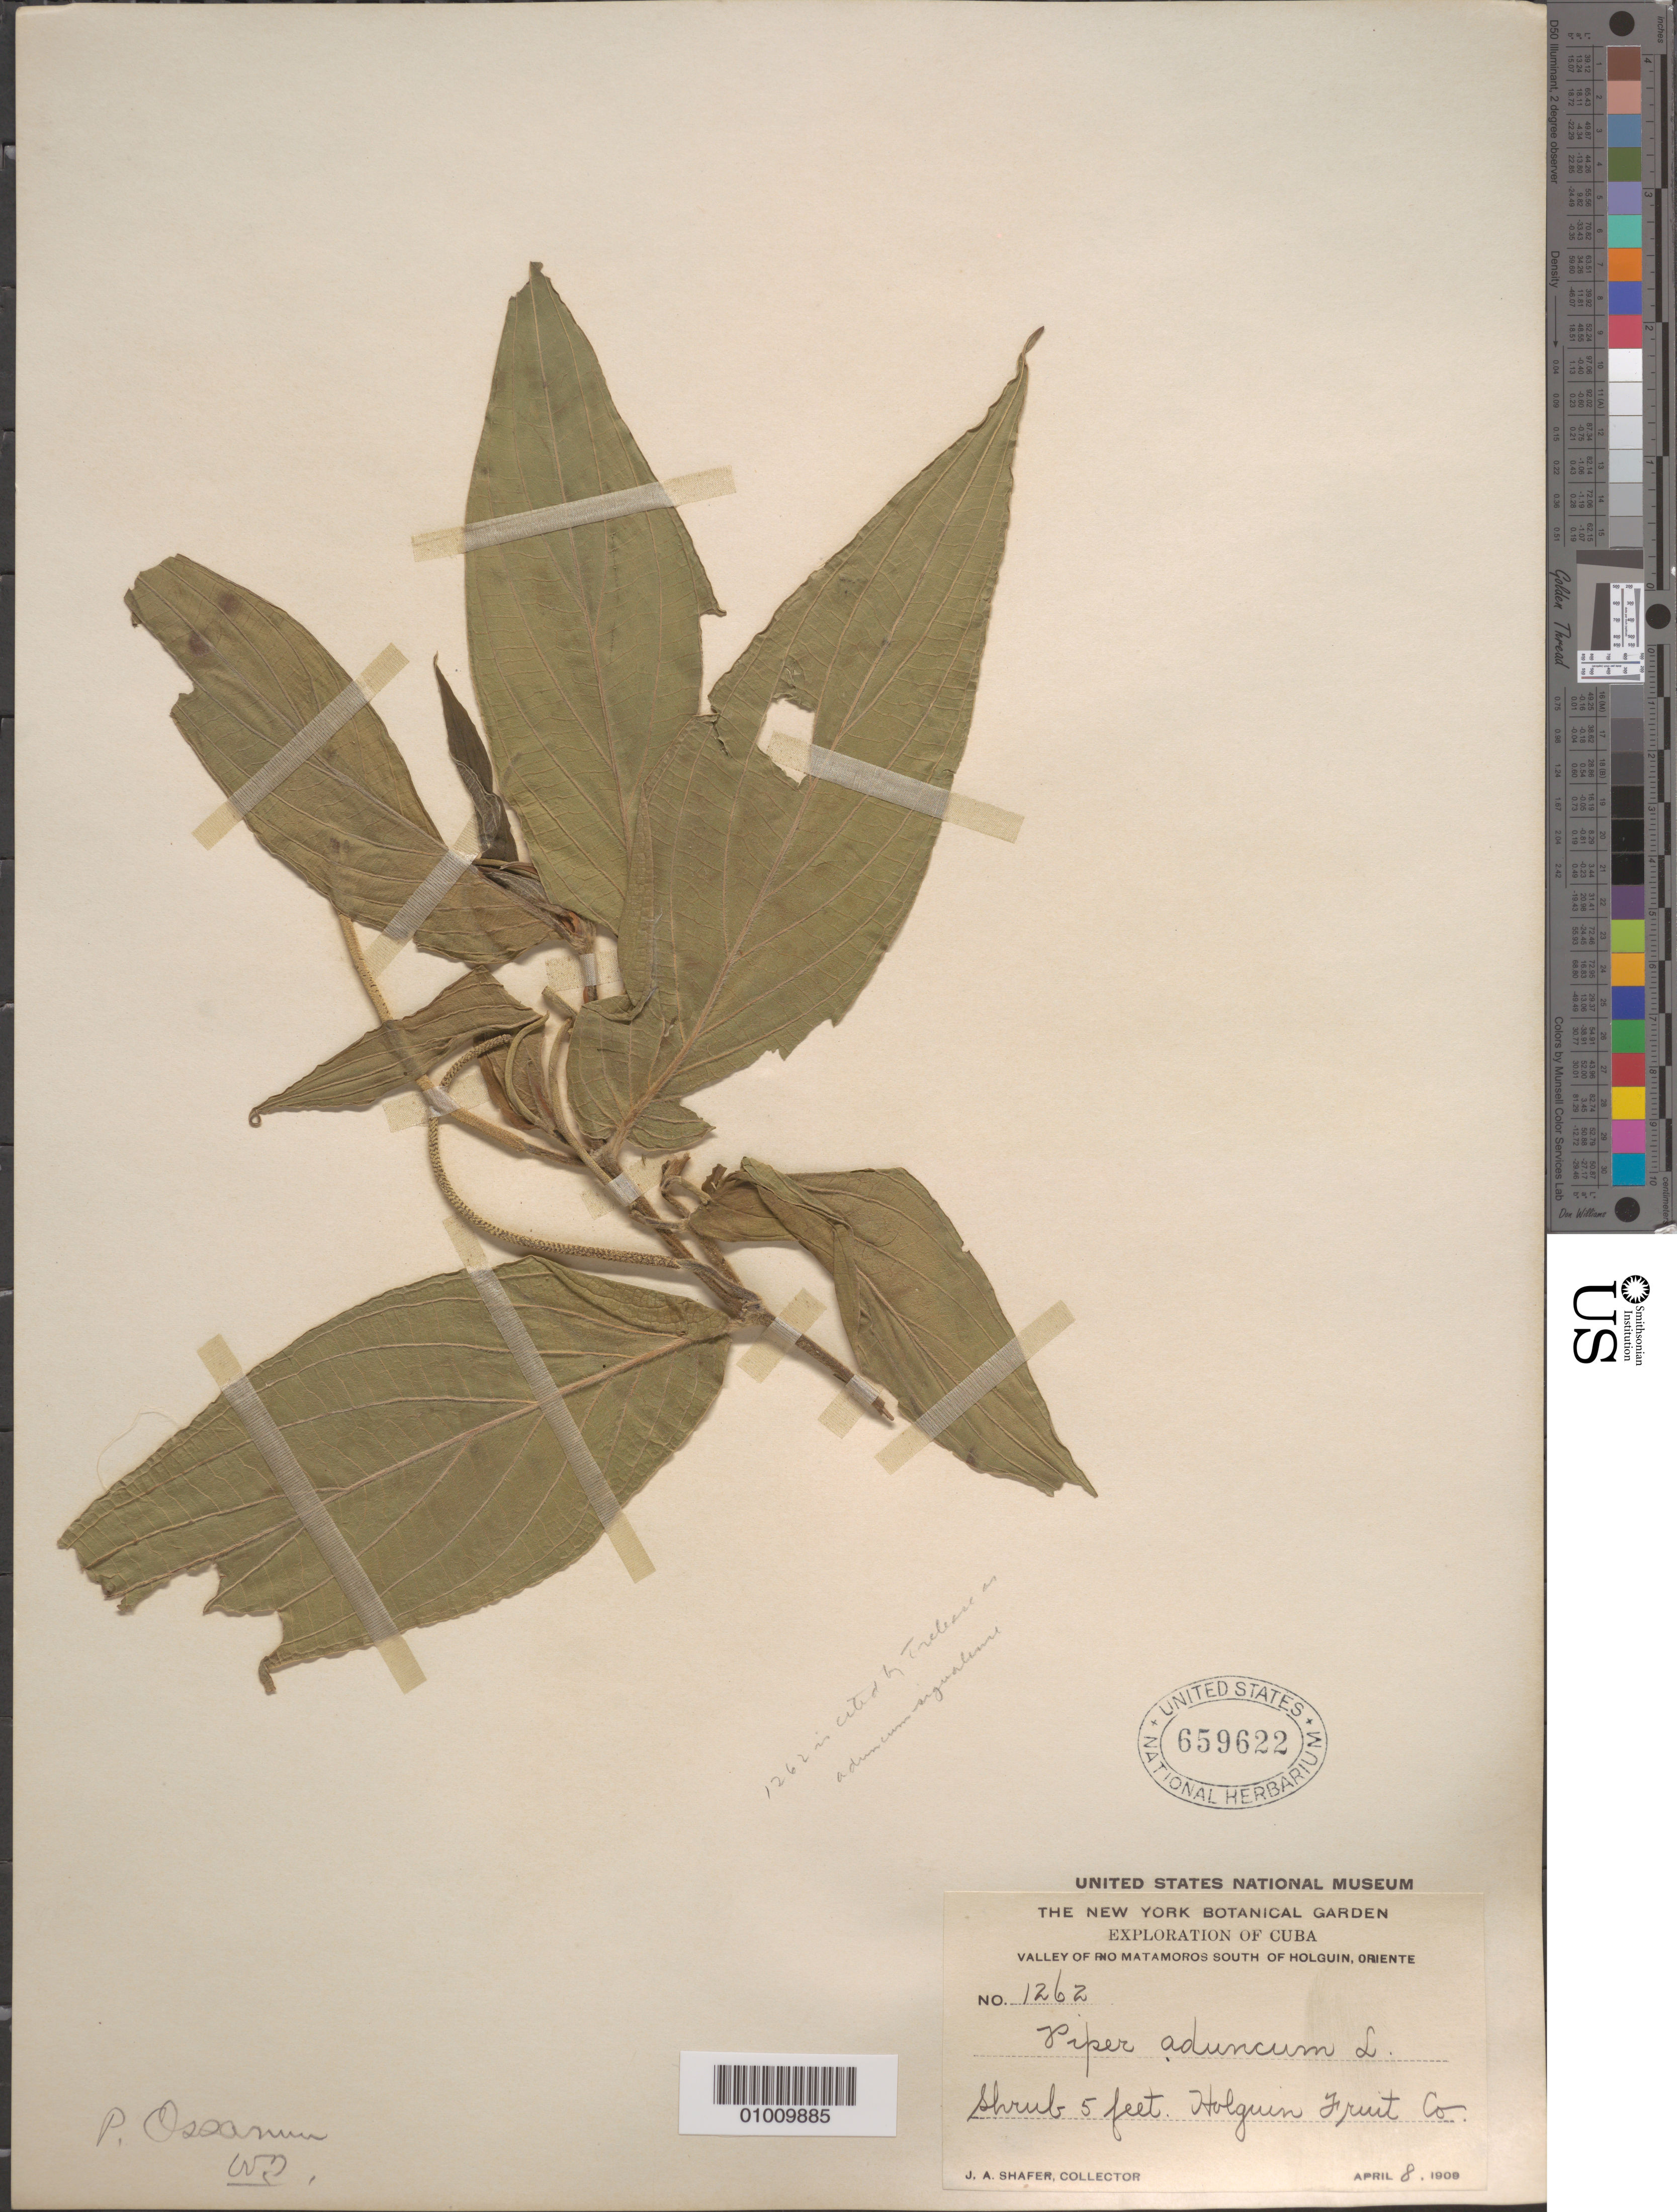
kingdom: Plantae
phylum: Tracheophyta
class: Magnoliopsida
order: Piperales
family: Piperaceae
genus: Piper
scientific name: Piper ossanum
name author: (C. DC.) Trel.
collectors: J. A. Shafer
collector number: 1262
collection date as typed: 08 Apr 1909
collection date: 1909-04-08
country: Cuba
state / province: Holguín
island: Cuba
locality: Valley of Rio Matamoros South of Holguin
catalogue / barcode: US 659622